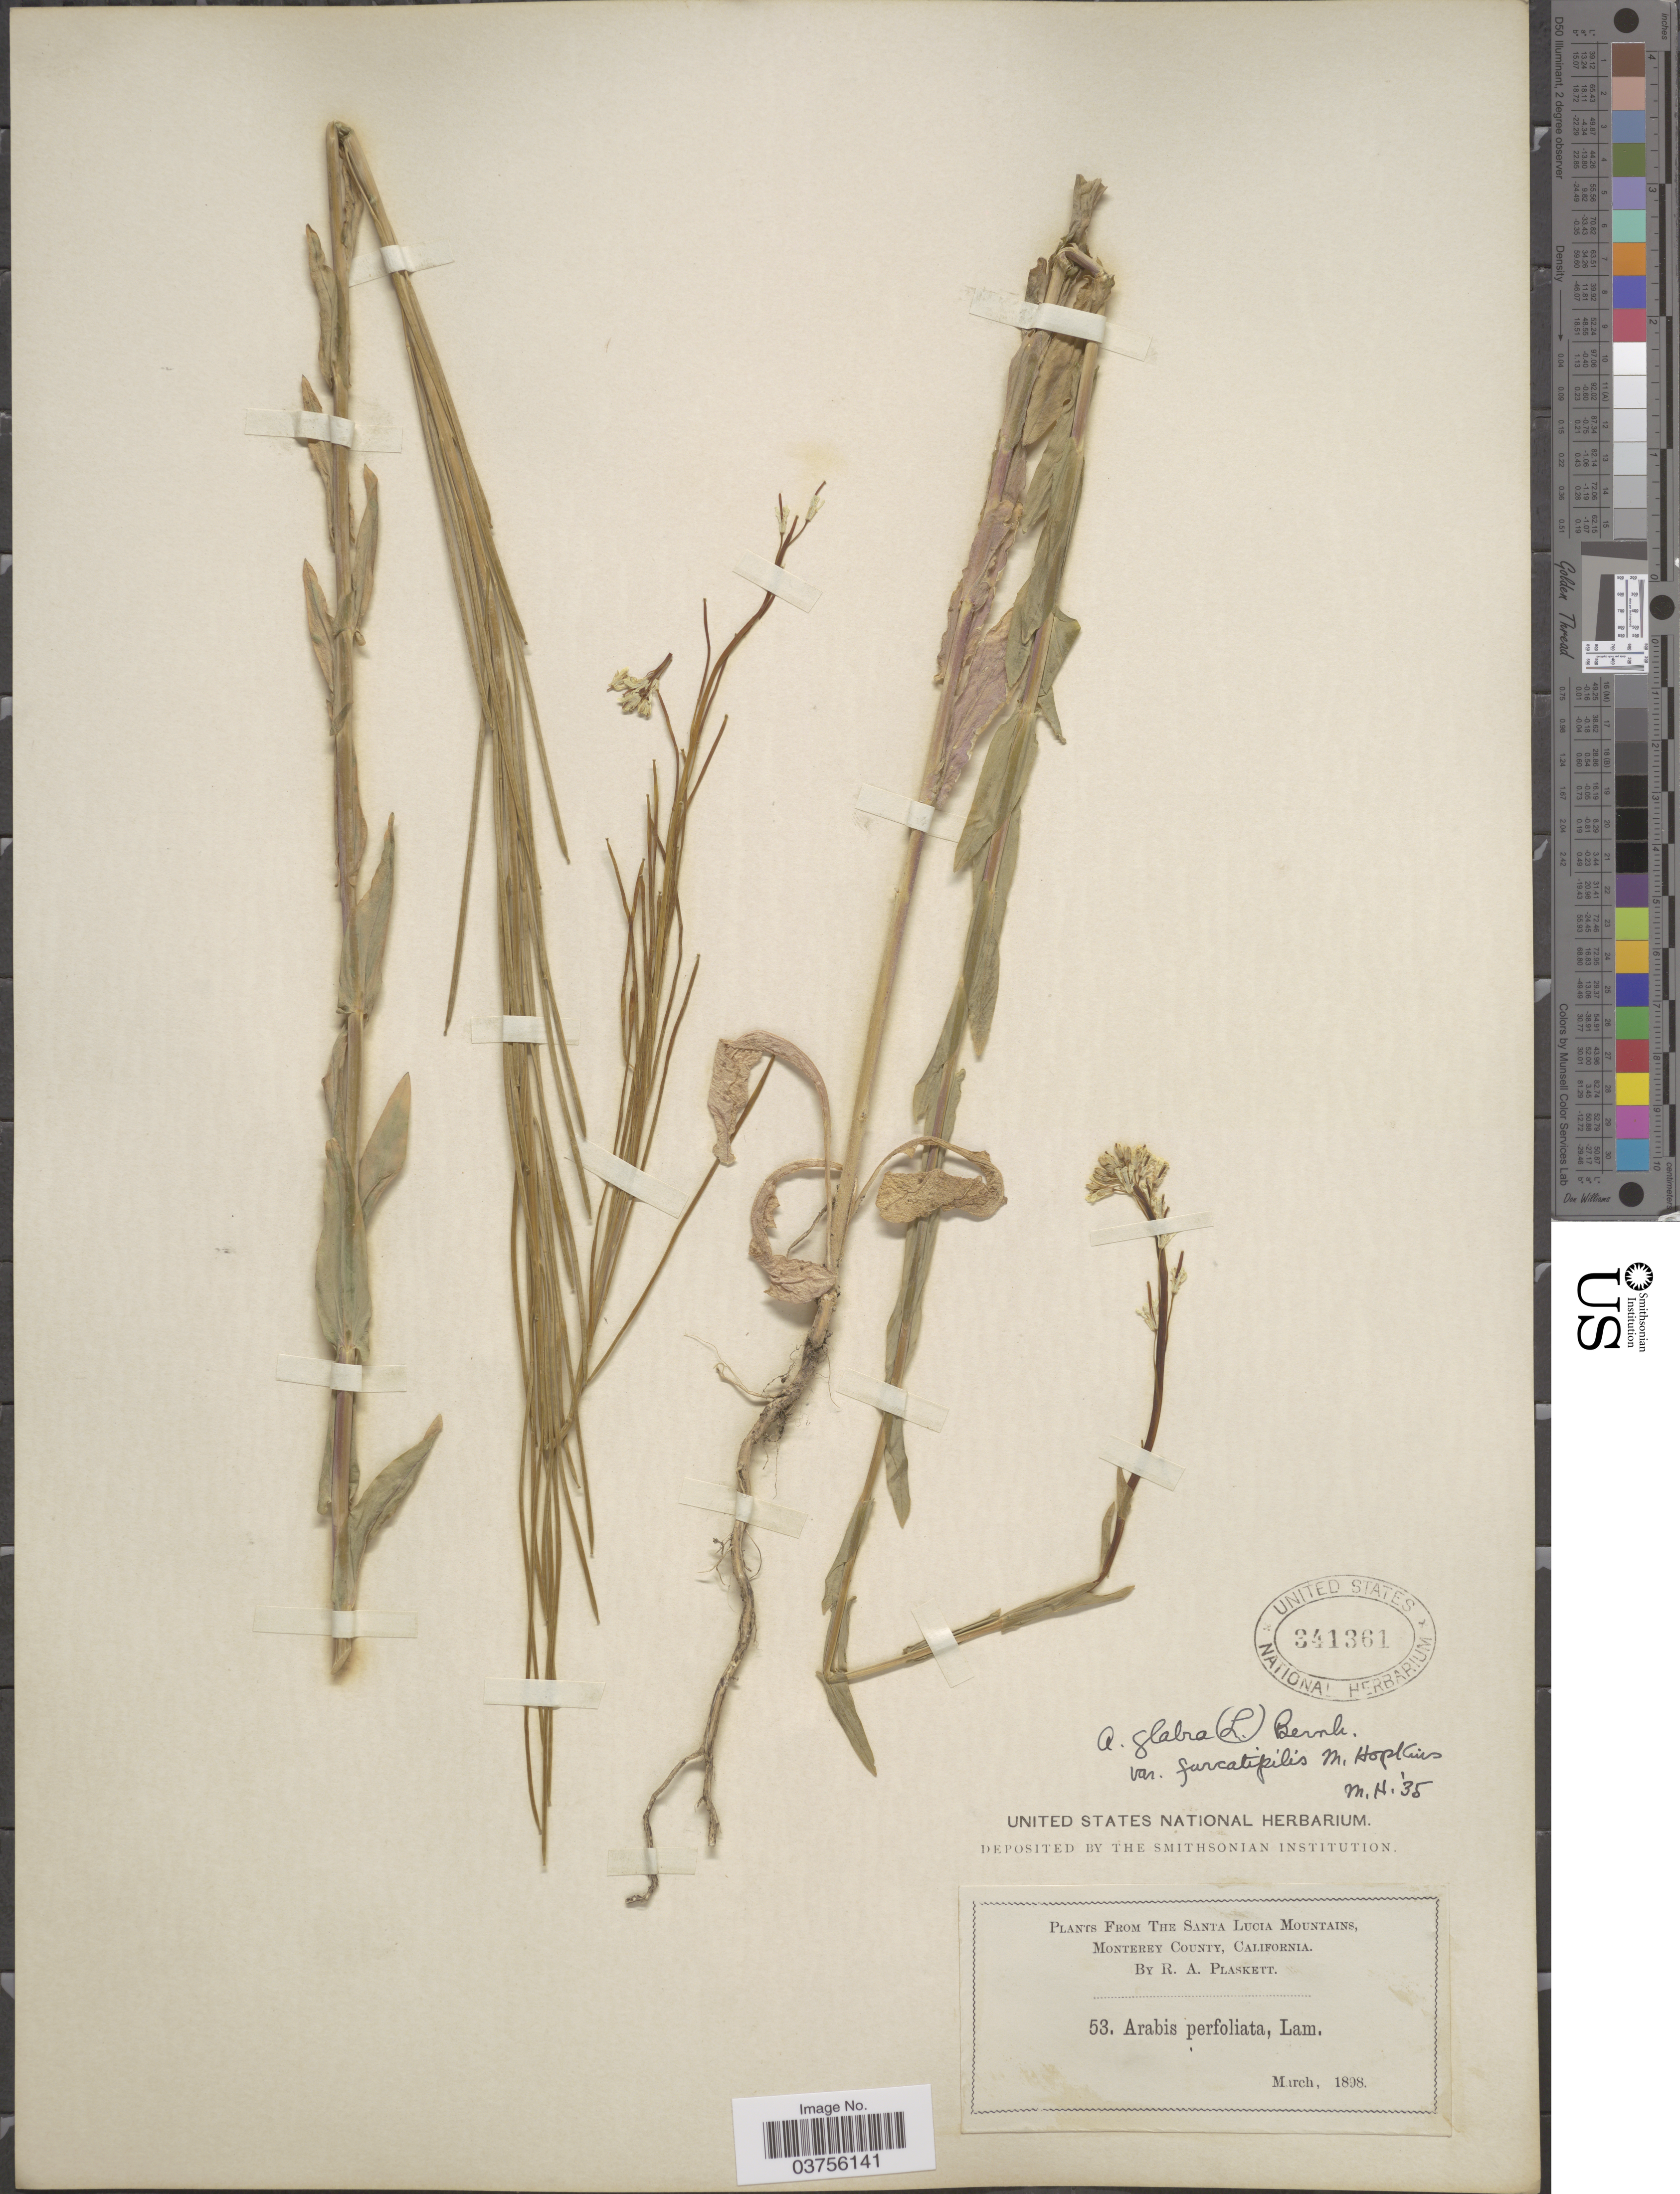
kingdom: Plantae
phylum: Tracheophyta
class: Magnoliopsida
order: Brassicales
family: Brassicaceae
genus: Turritis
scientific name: Turritis glabra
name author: L.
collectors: R. Plaskett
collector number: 53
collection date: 1898-03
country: United States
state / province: California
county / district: Monterey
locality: The Santa Lucia Mountains, Monterey County.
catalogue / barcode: US 341361